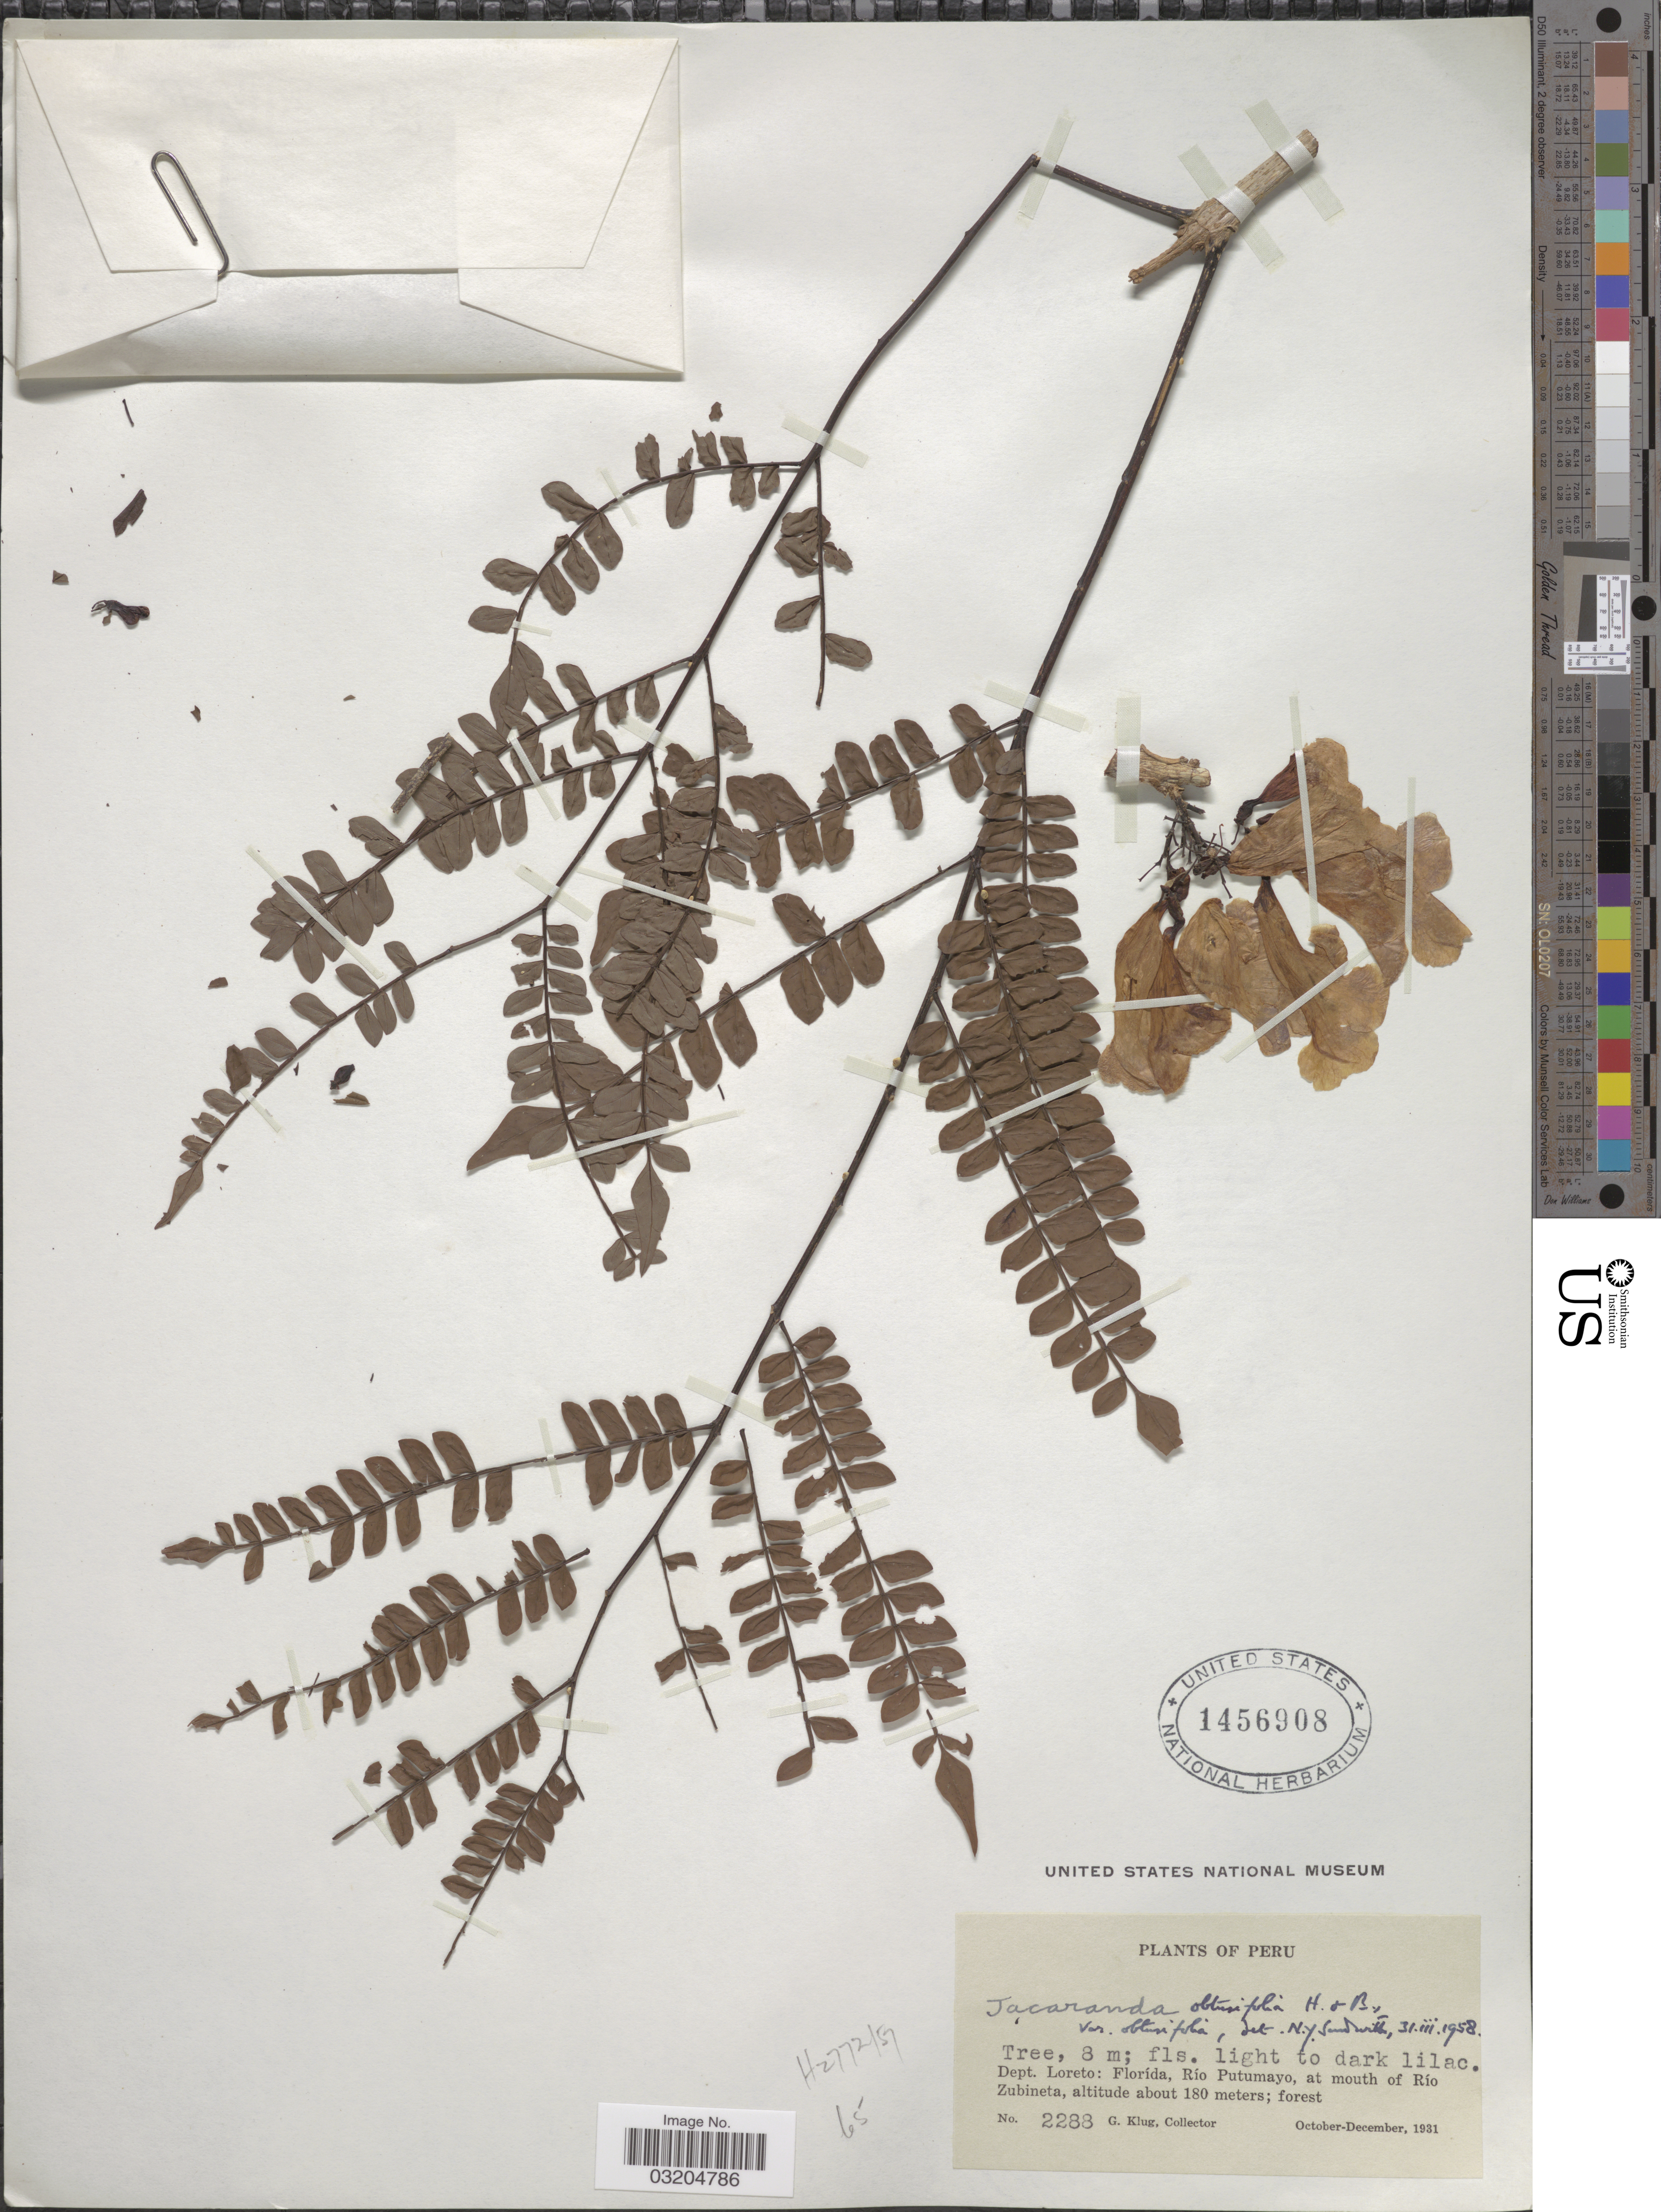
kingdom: Plantae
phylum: Tracheophyta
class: Magnoliopsida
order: Lamiales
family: Bignoniaceae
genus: Jacaranda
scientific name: Jacaranda obtusifolia subsp. obtusifolia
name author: Bonpl.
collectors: G. Klug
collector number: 2288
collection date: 1931-10/1931-12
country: Peru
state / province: Loreto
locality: Dept. Loreto: Florída, Río Putumayo, at mouth of Río Zubineta.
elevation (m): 180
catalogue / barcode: US 1456908